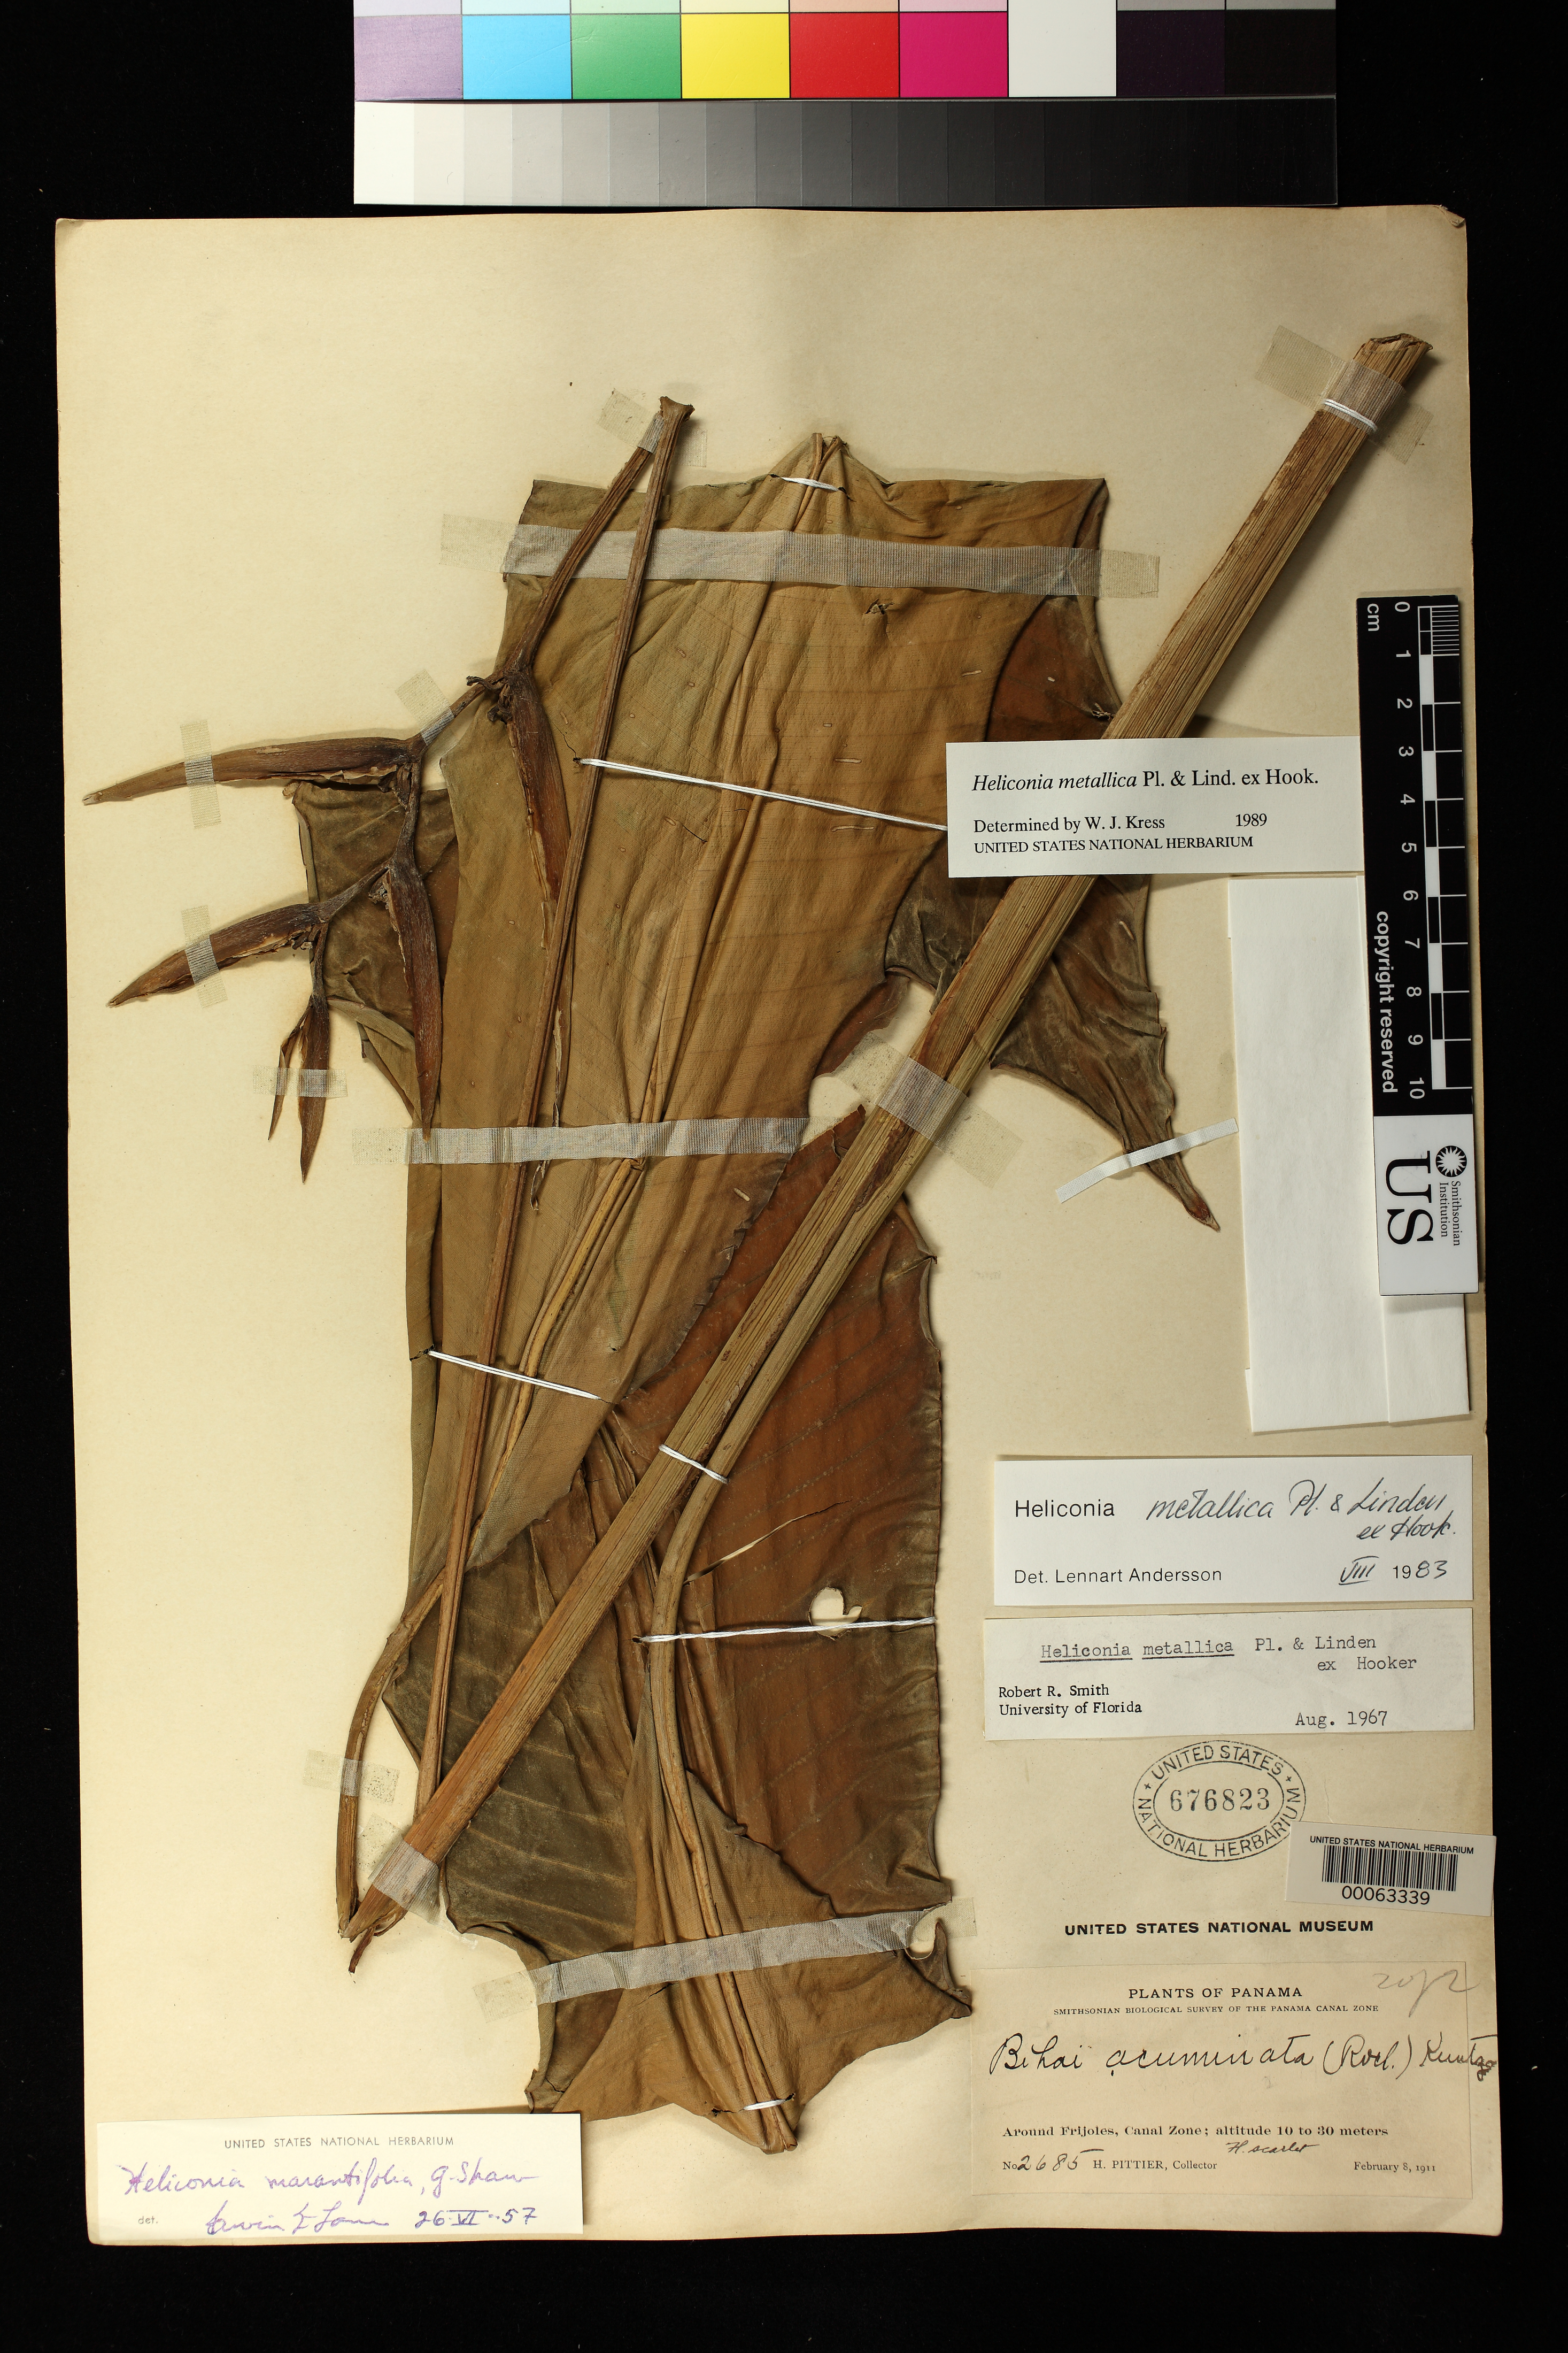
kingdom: Plantae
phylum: Tracheophyta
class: Liliopsida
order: Zingiberales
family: Heliconiaceae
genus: Heliconia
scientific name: Heliconia metallica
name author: Planch. & Linden ex Hook.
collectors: H. F. Pittier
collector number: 2685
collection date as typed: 08 Feb 1911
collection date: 1911-02-08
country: Panama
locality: Around Frijoles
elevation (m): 10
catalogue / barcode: US 676823